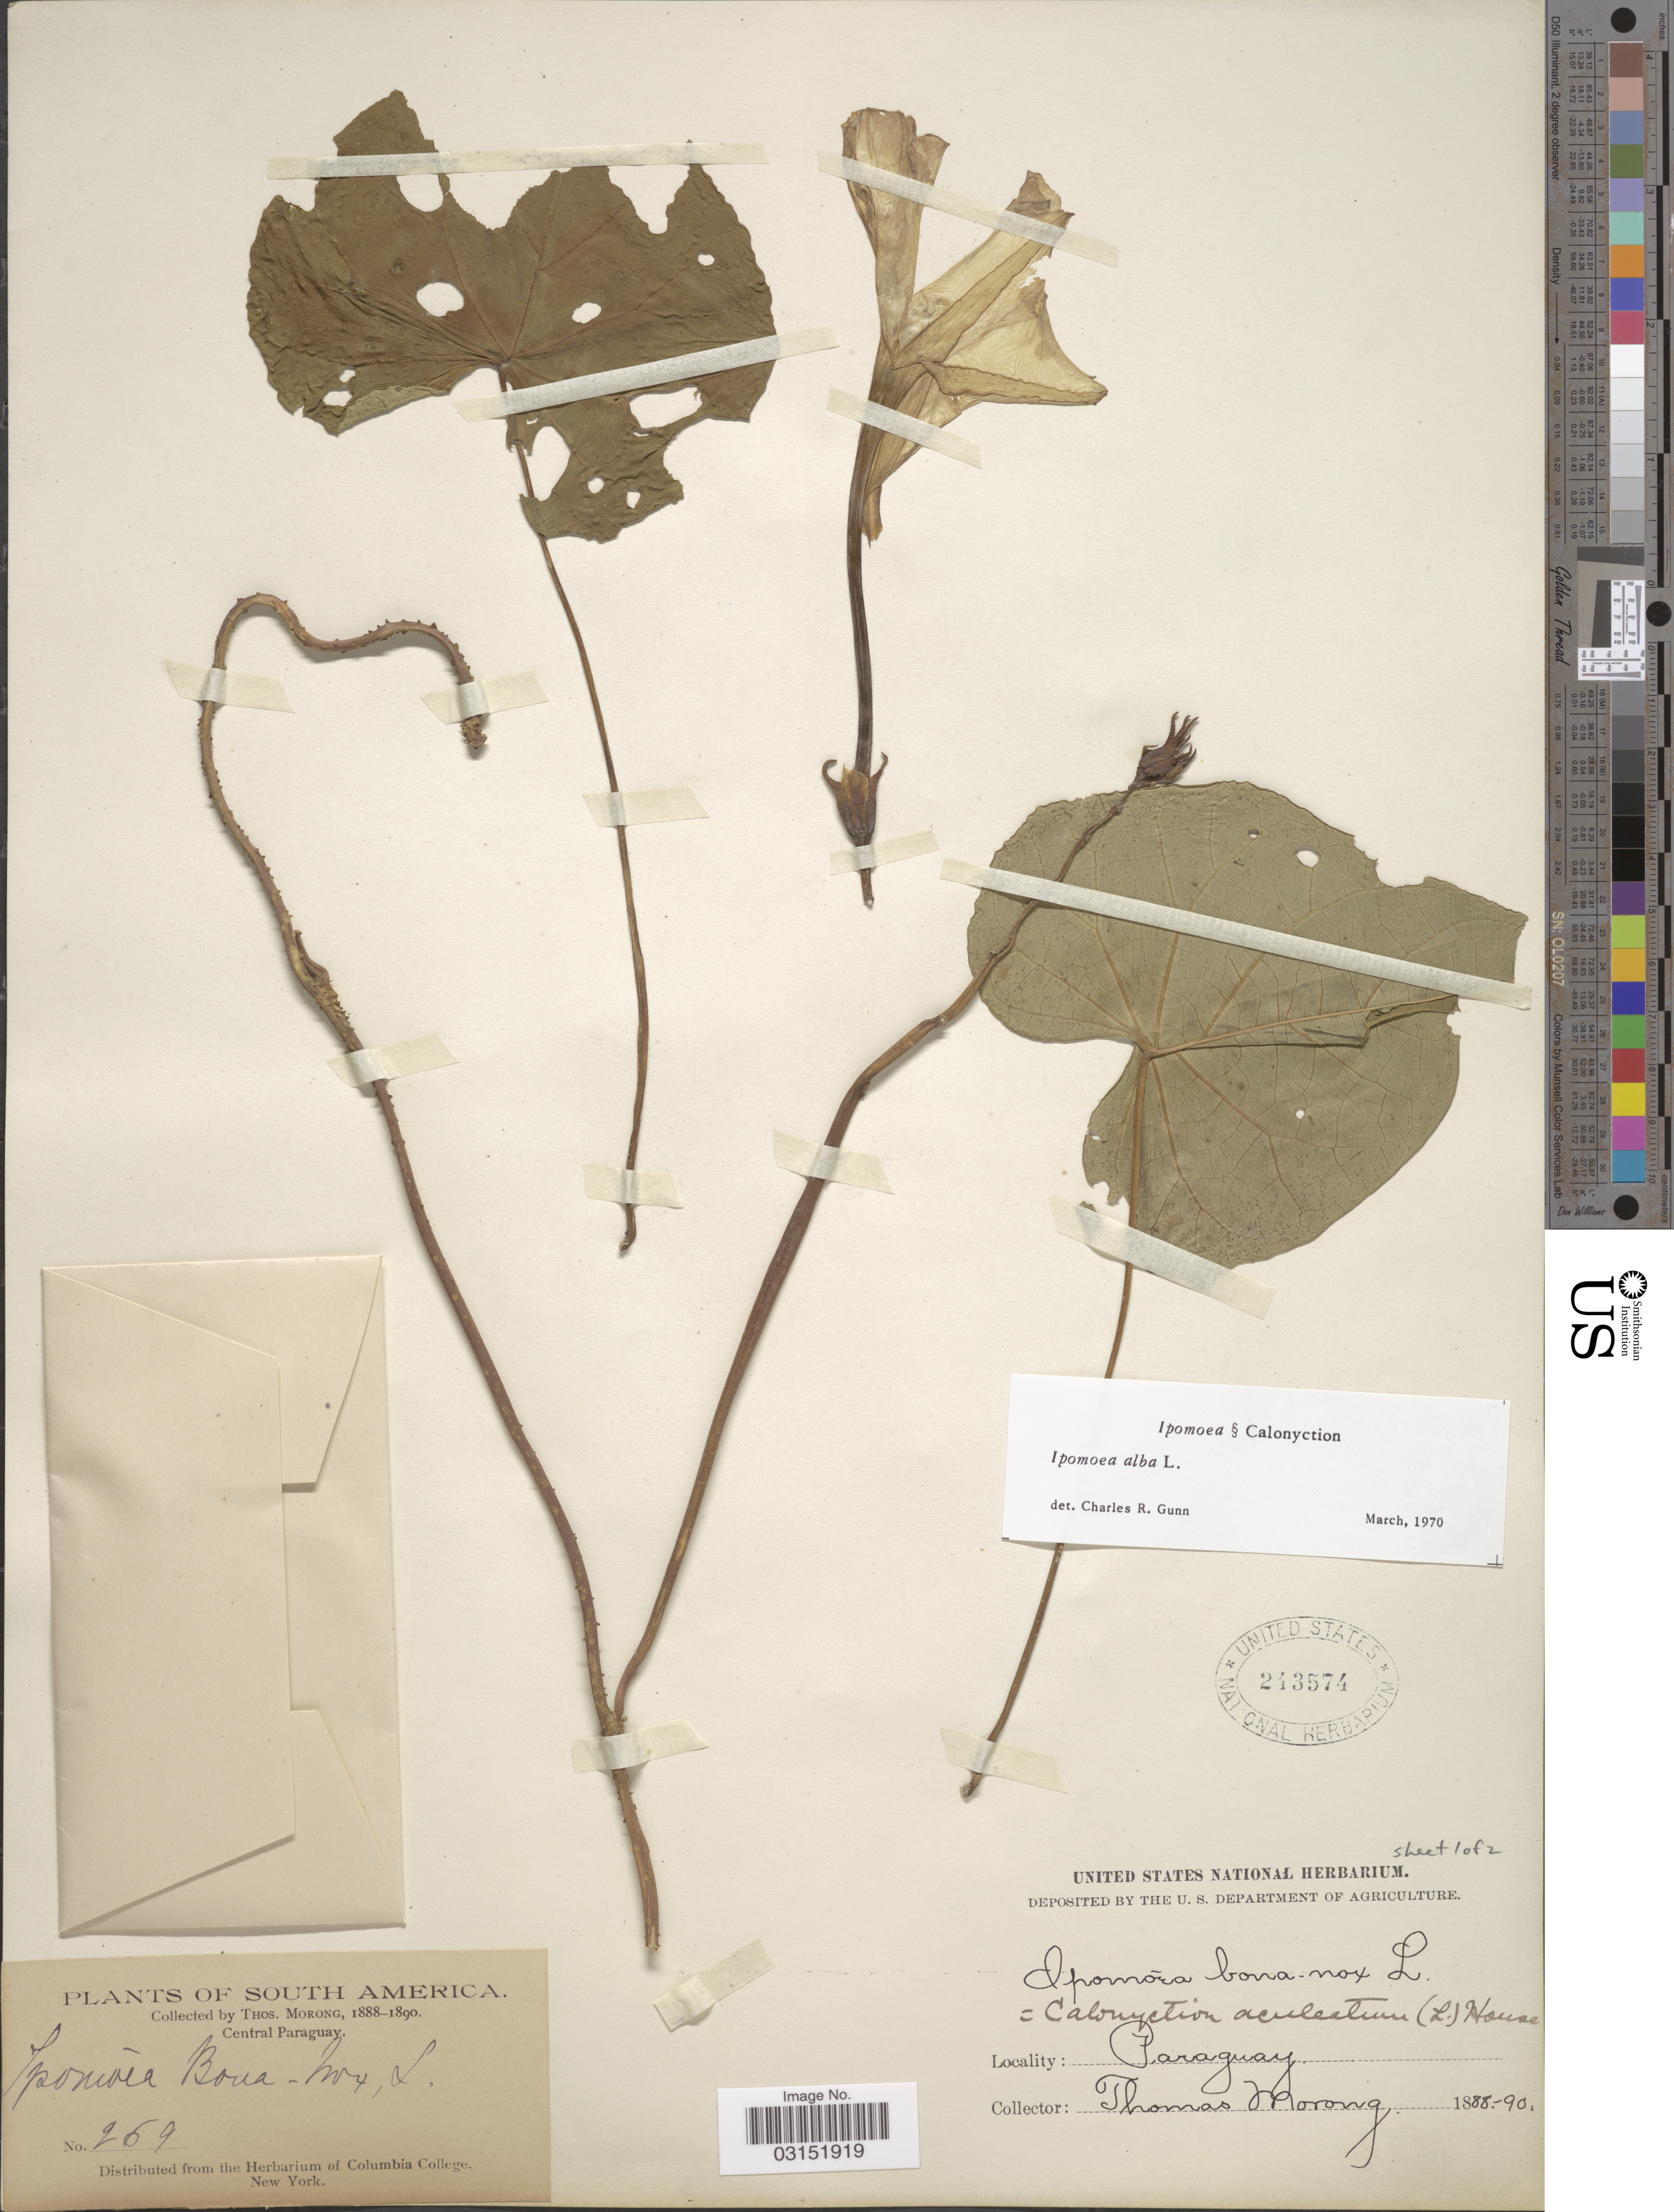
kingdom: Plantae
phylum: Tracheophyta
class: Magnoliopsida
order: Solanales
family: Convolvulaceae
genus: Ipomoea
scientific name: Ipomoea alba L.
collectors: ex herb. T. Morong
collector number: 269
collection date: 1888/1890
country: Paraguay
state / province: Central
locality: Central Paraguay.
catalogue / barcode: US 243574